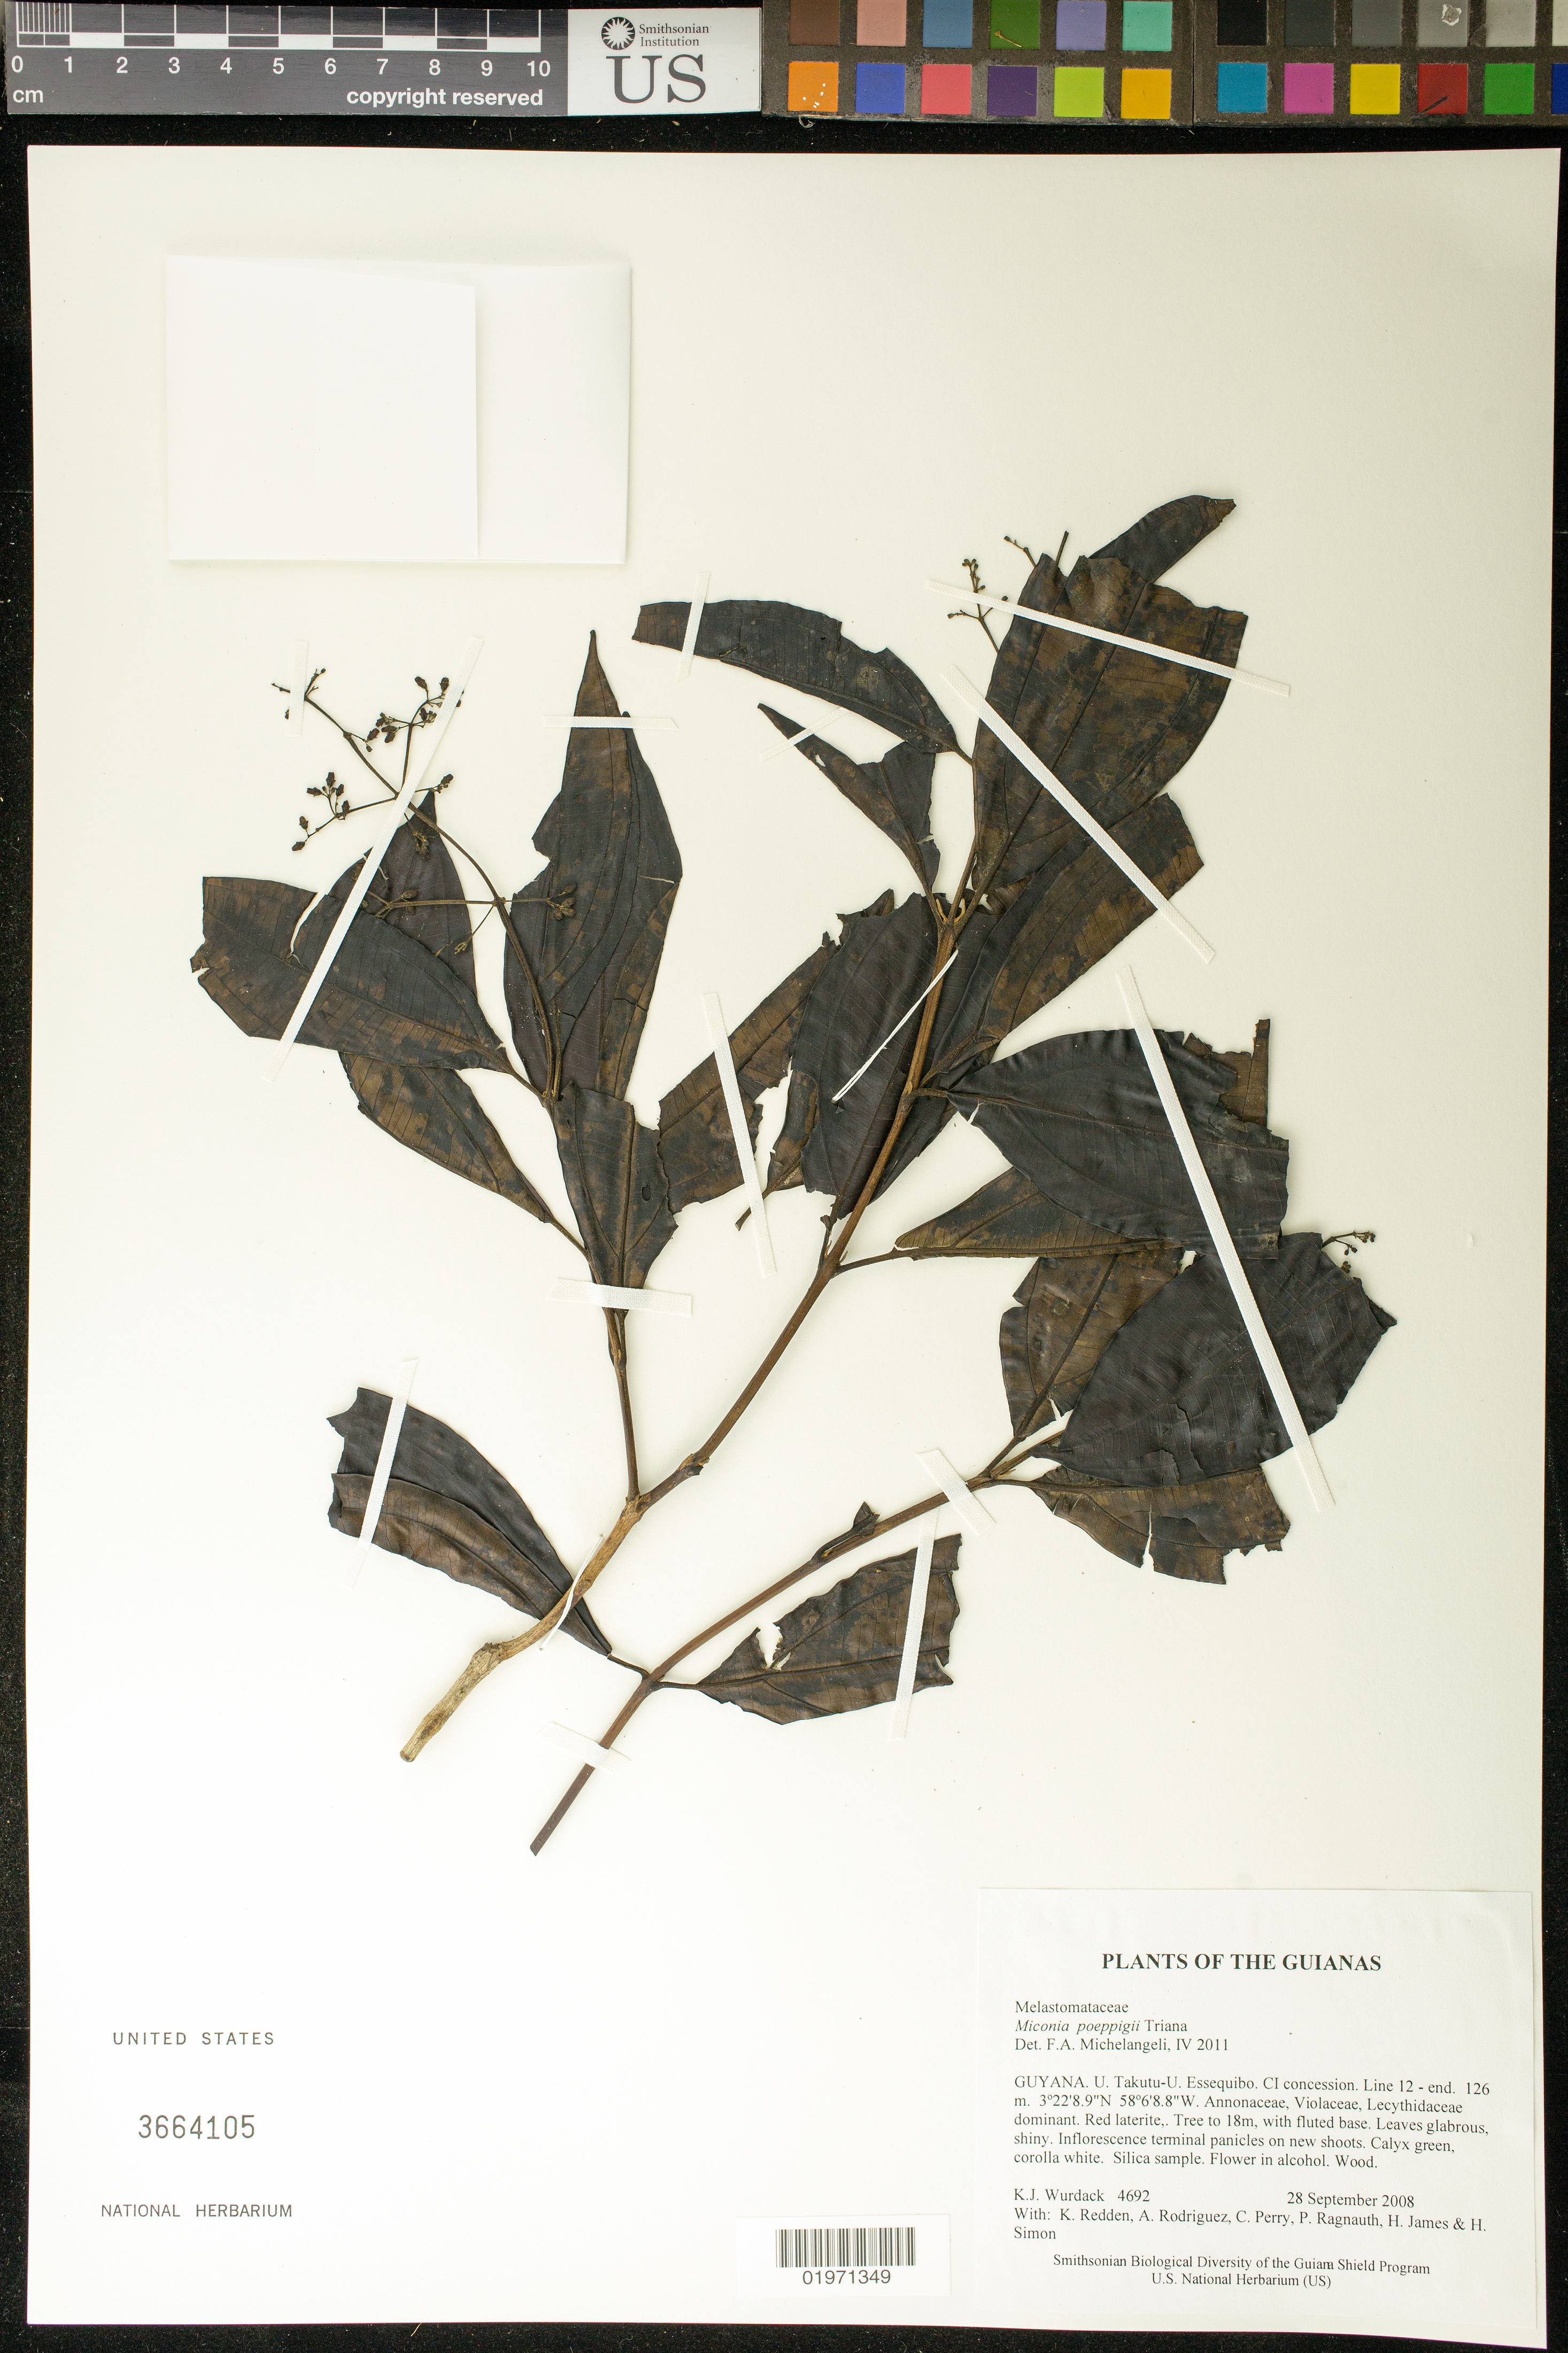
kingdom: Plantae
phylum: Tracheophyta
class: Magnoliopsida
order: Myrtales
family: Melastomataceae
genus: Miconia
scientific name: Miconia poeppigii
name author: Triana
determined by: Michelangeli, F. A.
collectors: K. Wurdack, K. M. Redden, A. Rodriguez, C. Perry, P. Ragnauth, H. James & H. Simon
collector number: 4692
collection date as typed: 28 September 2008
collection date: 2008-09-28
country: Guyana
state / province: U. Takutu-U. Essequibo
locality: CI concession. Line 12 - end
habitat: Annonaceae, Violaceae, Lecythidaceae dominant. Red laterite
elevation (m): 126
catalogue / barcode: US 3664105